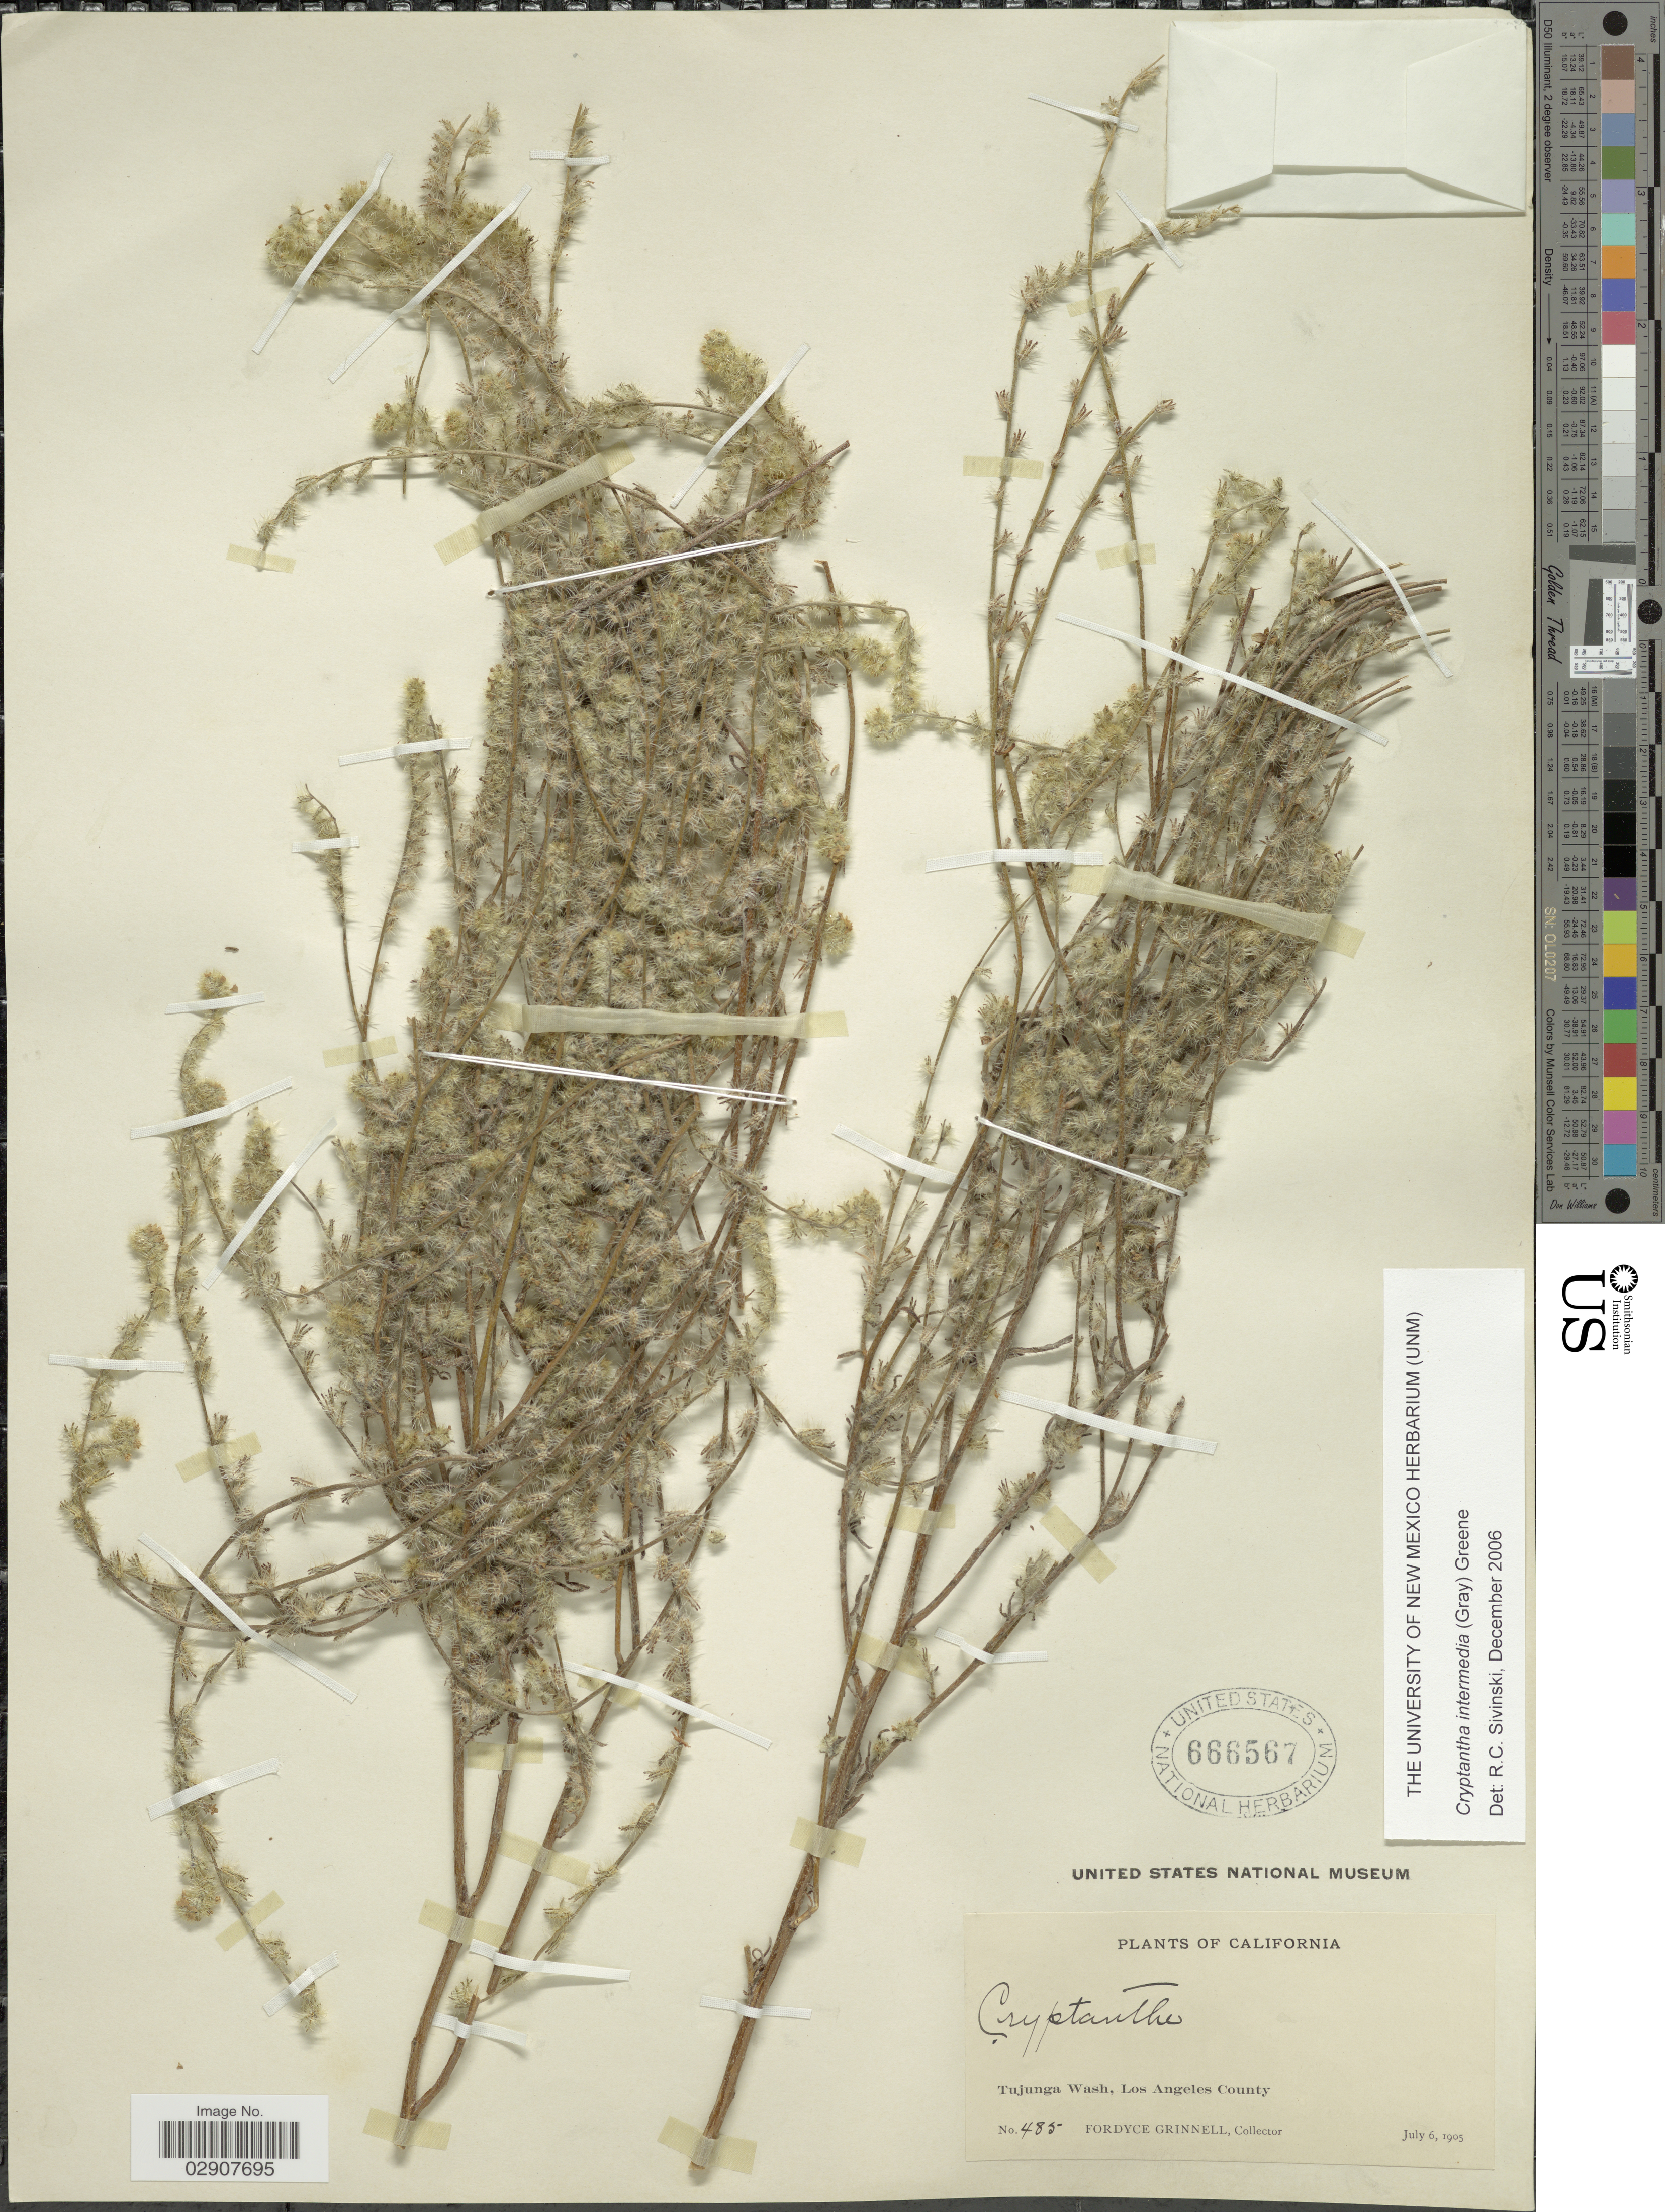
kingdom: Plantae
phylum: Tracheophyta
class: Magnoliopsida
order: Boraginales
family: Boraginaceae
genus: Cryptantha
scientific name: Cryptantha intermedia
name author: (A. Gray) Greene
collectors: F. Grinnell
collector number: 485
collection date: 1905-07-06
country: United States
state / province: California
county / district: Los Angeles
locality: Tujunga Wash, Los Angeles County.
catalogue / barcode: US 666567